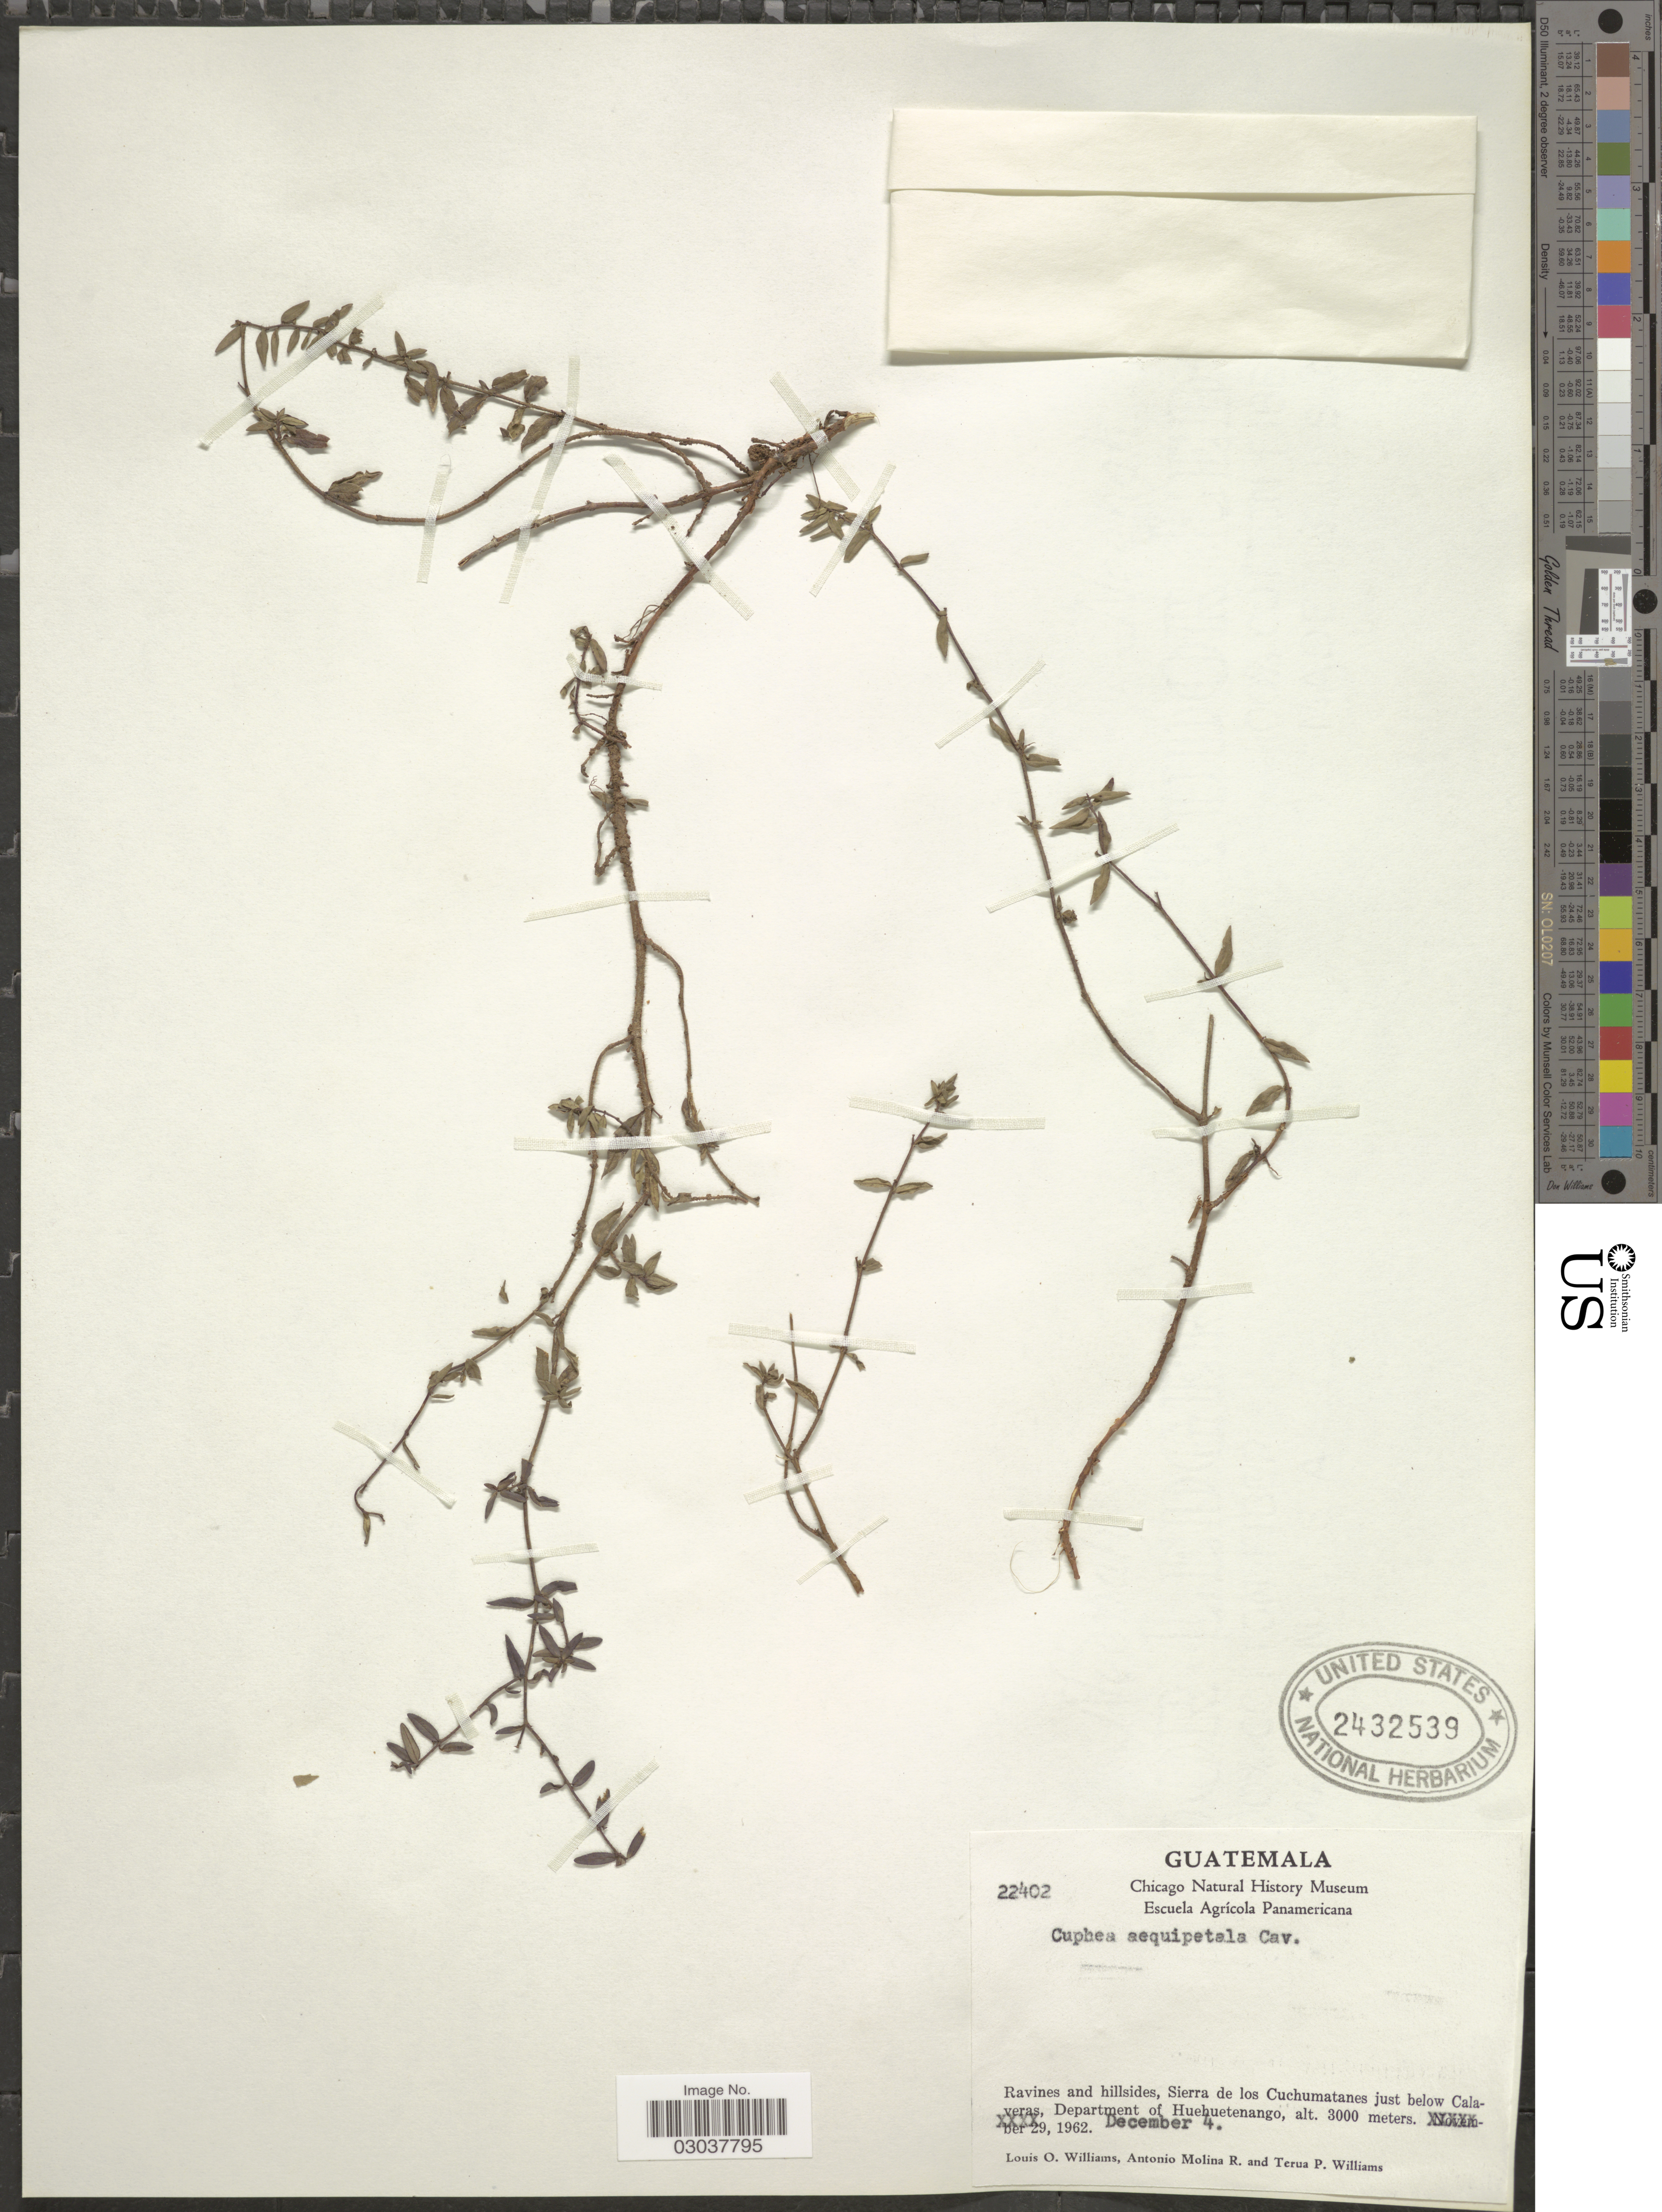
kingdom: Plantae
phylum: Tracheophyta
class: Magnoliopsida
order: Myrtales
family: Lythraceae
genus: Cuphea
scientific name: Cuphea aequipetala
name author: Cav.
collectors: L. O. Williams, A. Molina R. & T. Williams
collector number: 22402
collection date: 1962-12-04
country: Guatemala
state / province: Huehuetenango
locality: Ravines and hillsides, Sierra de los Cuchumatanes just below Calaveras, Department of Huehuetenango.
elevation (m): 3000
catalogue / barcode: US 2432539